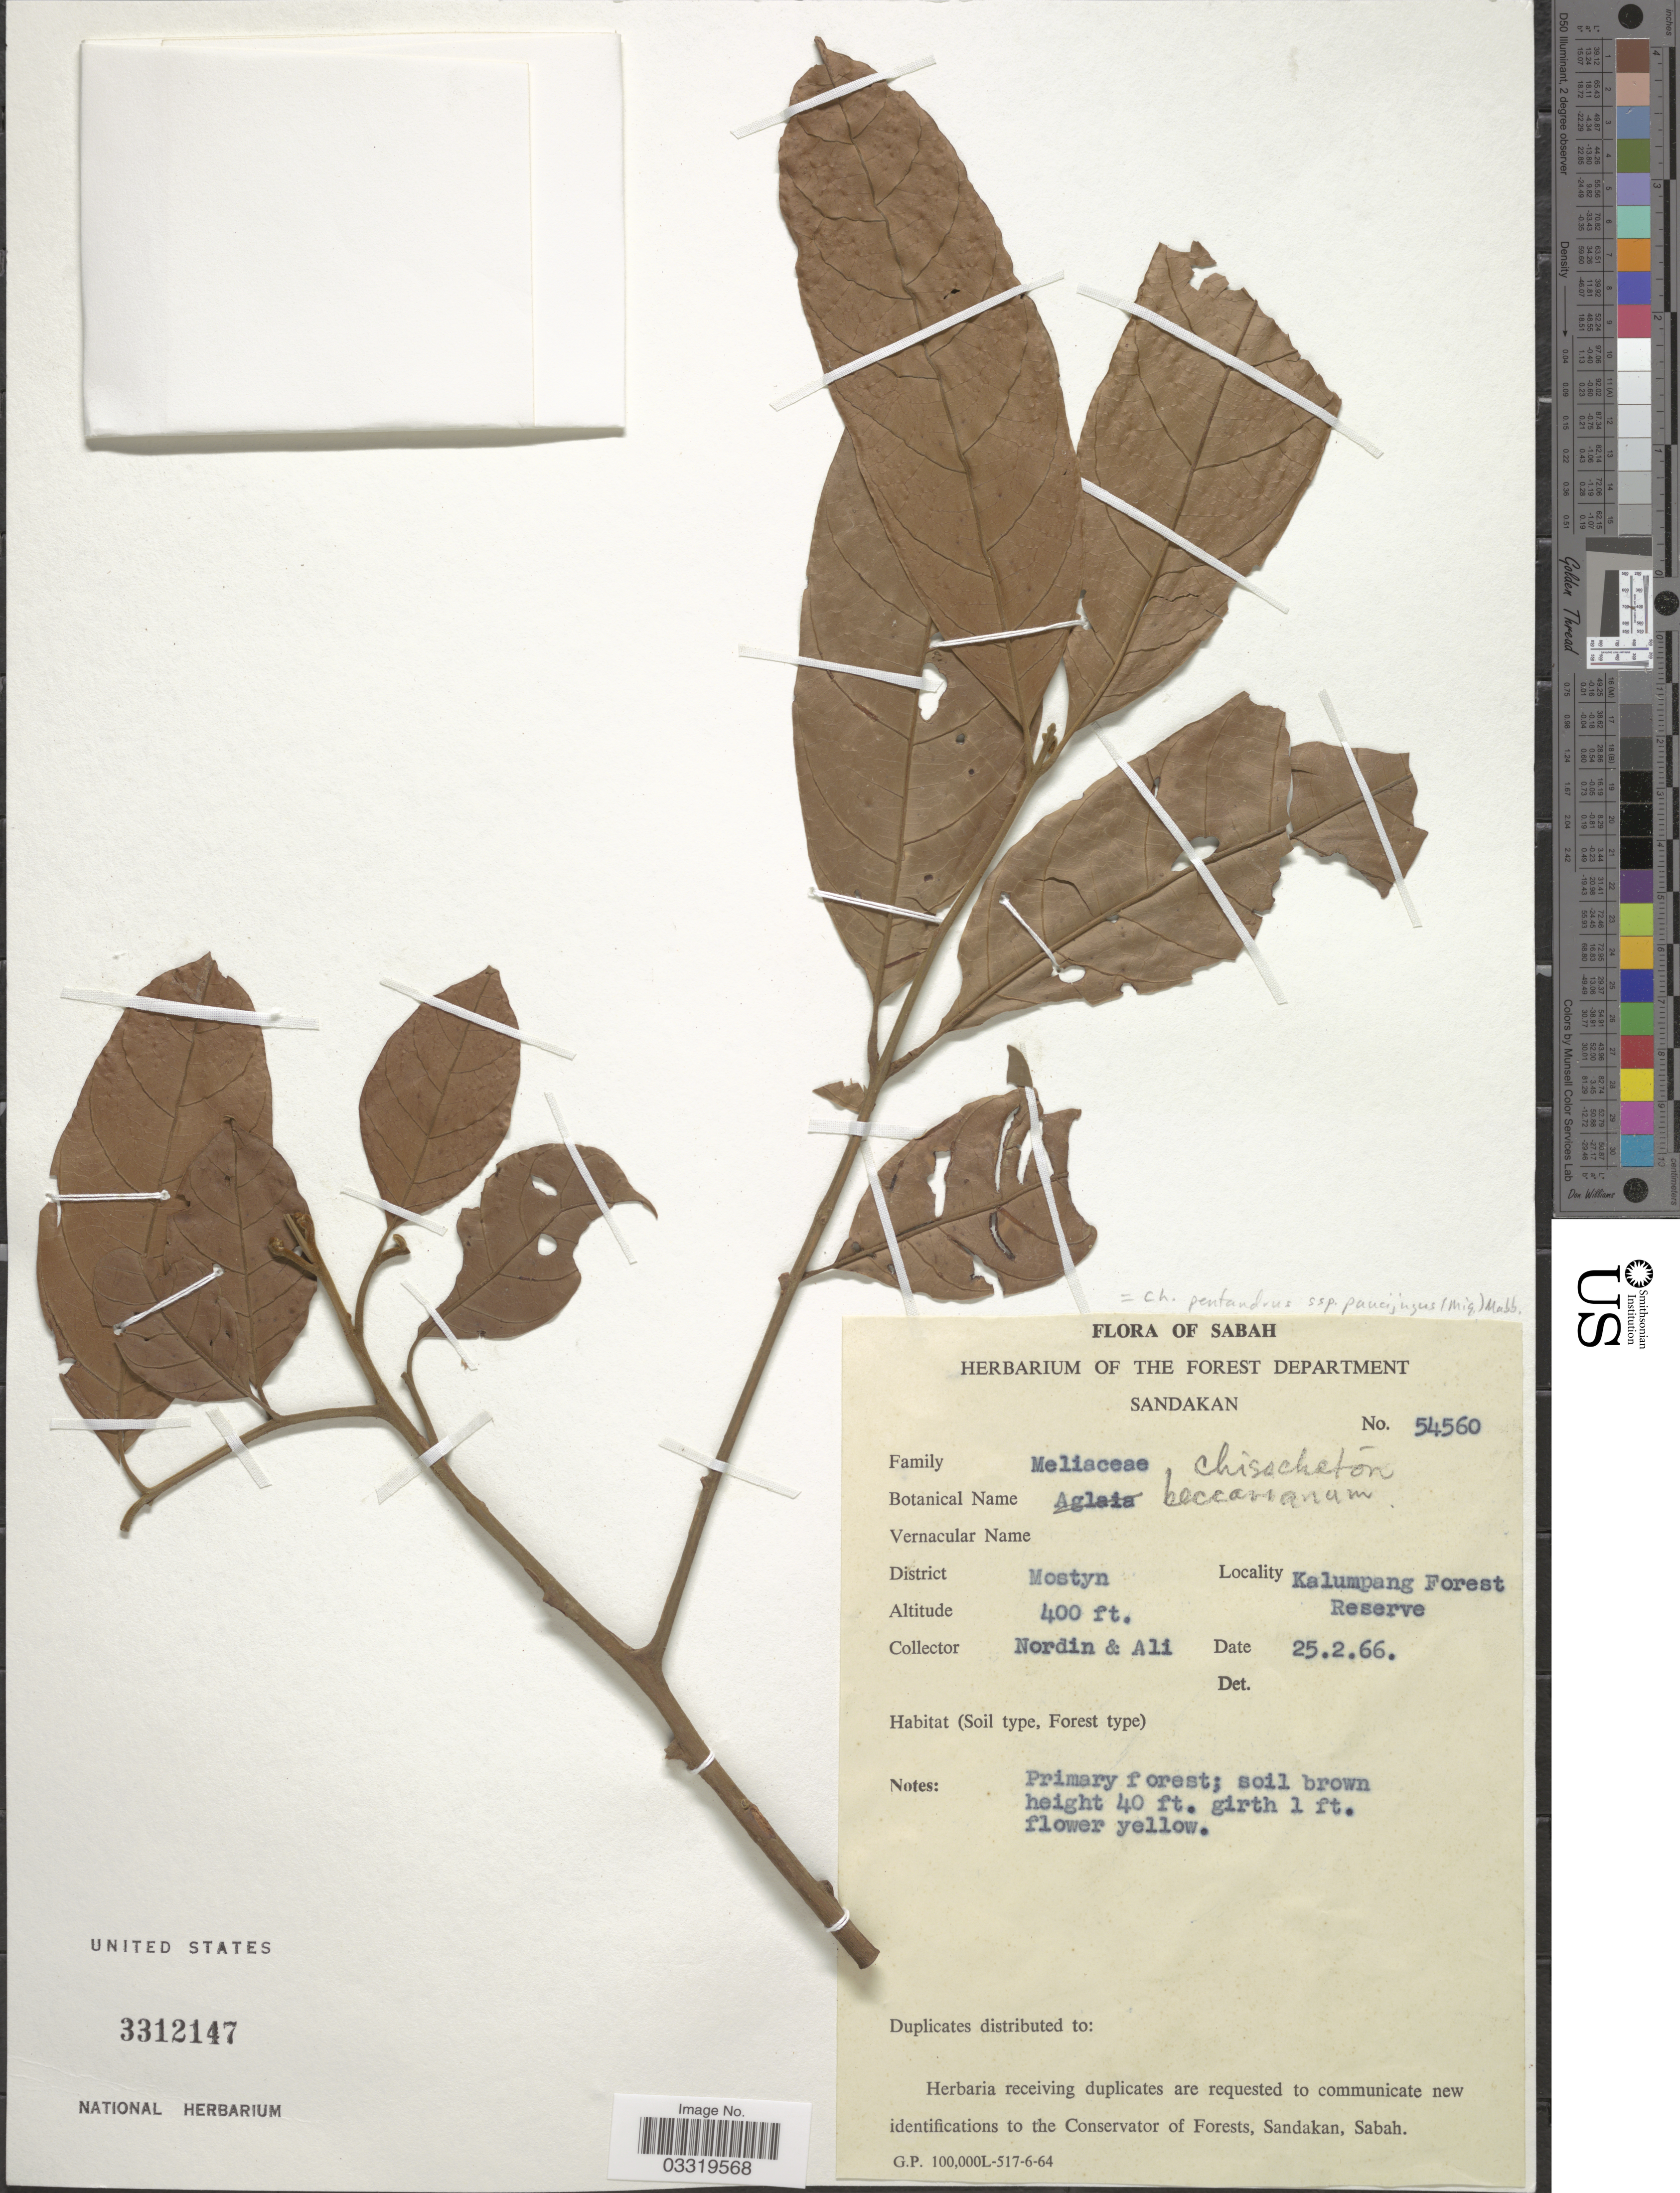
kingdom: Plantae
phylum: Tracheophyta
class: Magnoliopsida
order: Sapindales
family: Meliaceae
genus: Chisocheton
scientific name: Chisocheton pentandrus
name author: (Blanco) Merr.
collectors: -. Nordin & Ali, --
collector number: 54560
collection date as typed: Transcribed d/m/y: 25/2/66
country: Malaysia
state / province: Sabah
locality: District Mostyn. Kalumpang Forest Reserve.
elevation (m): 122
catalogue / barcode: US 3312147